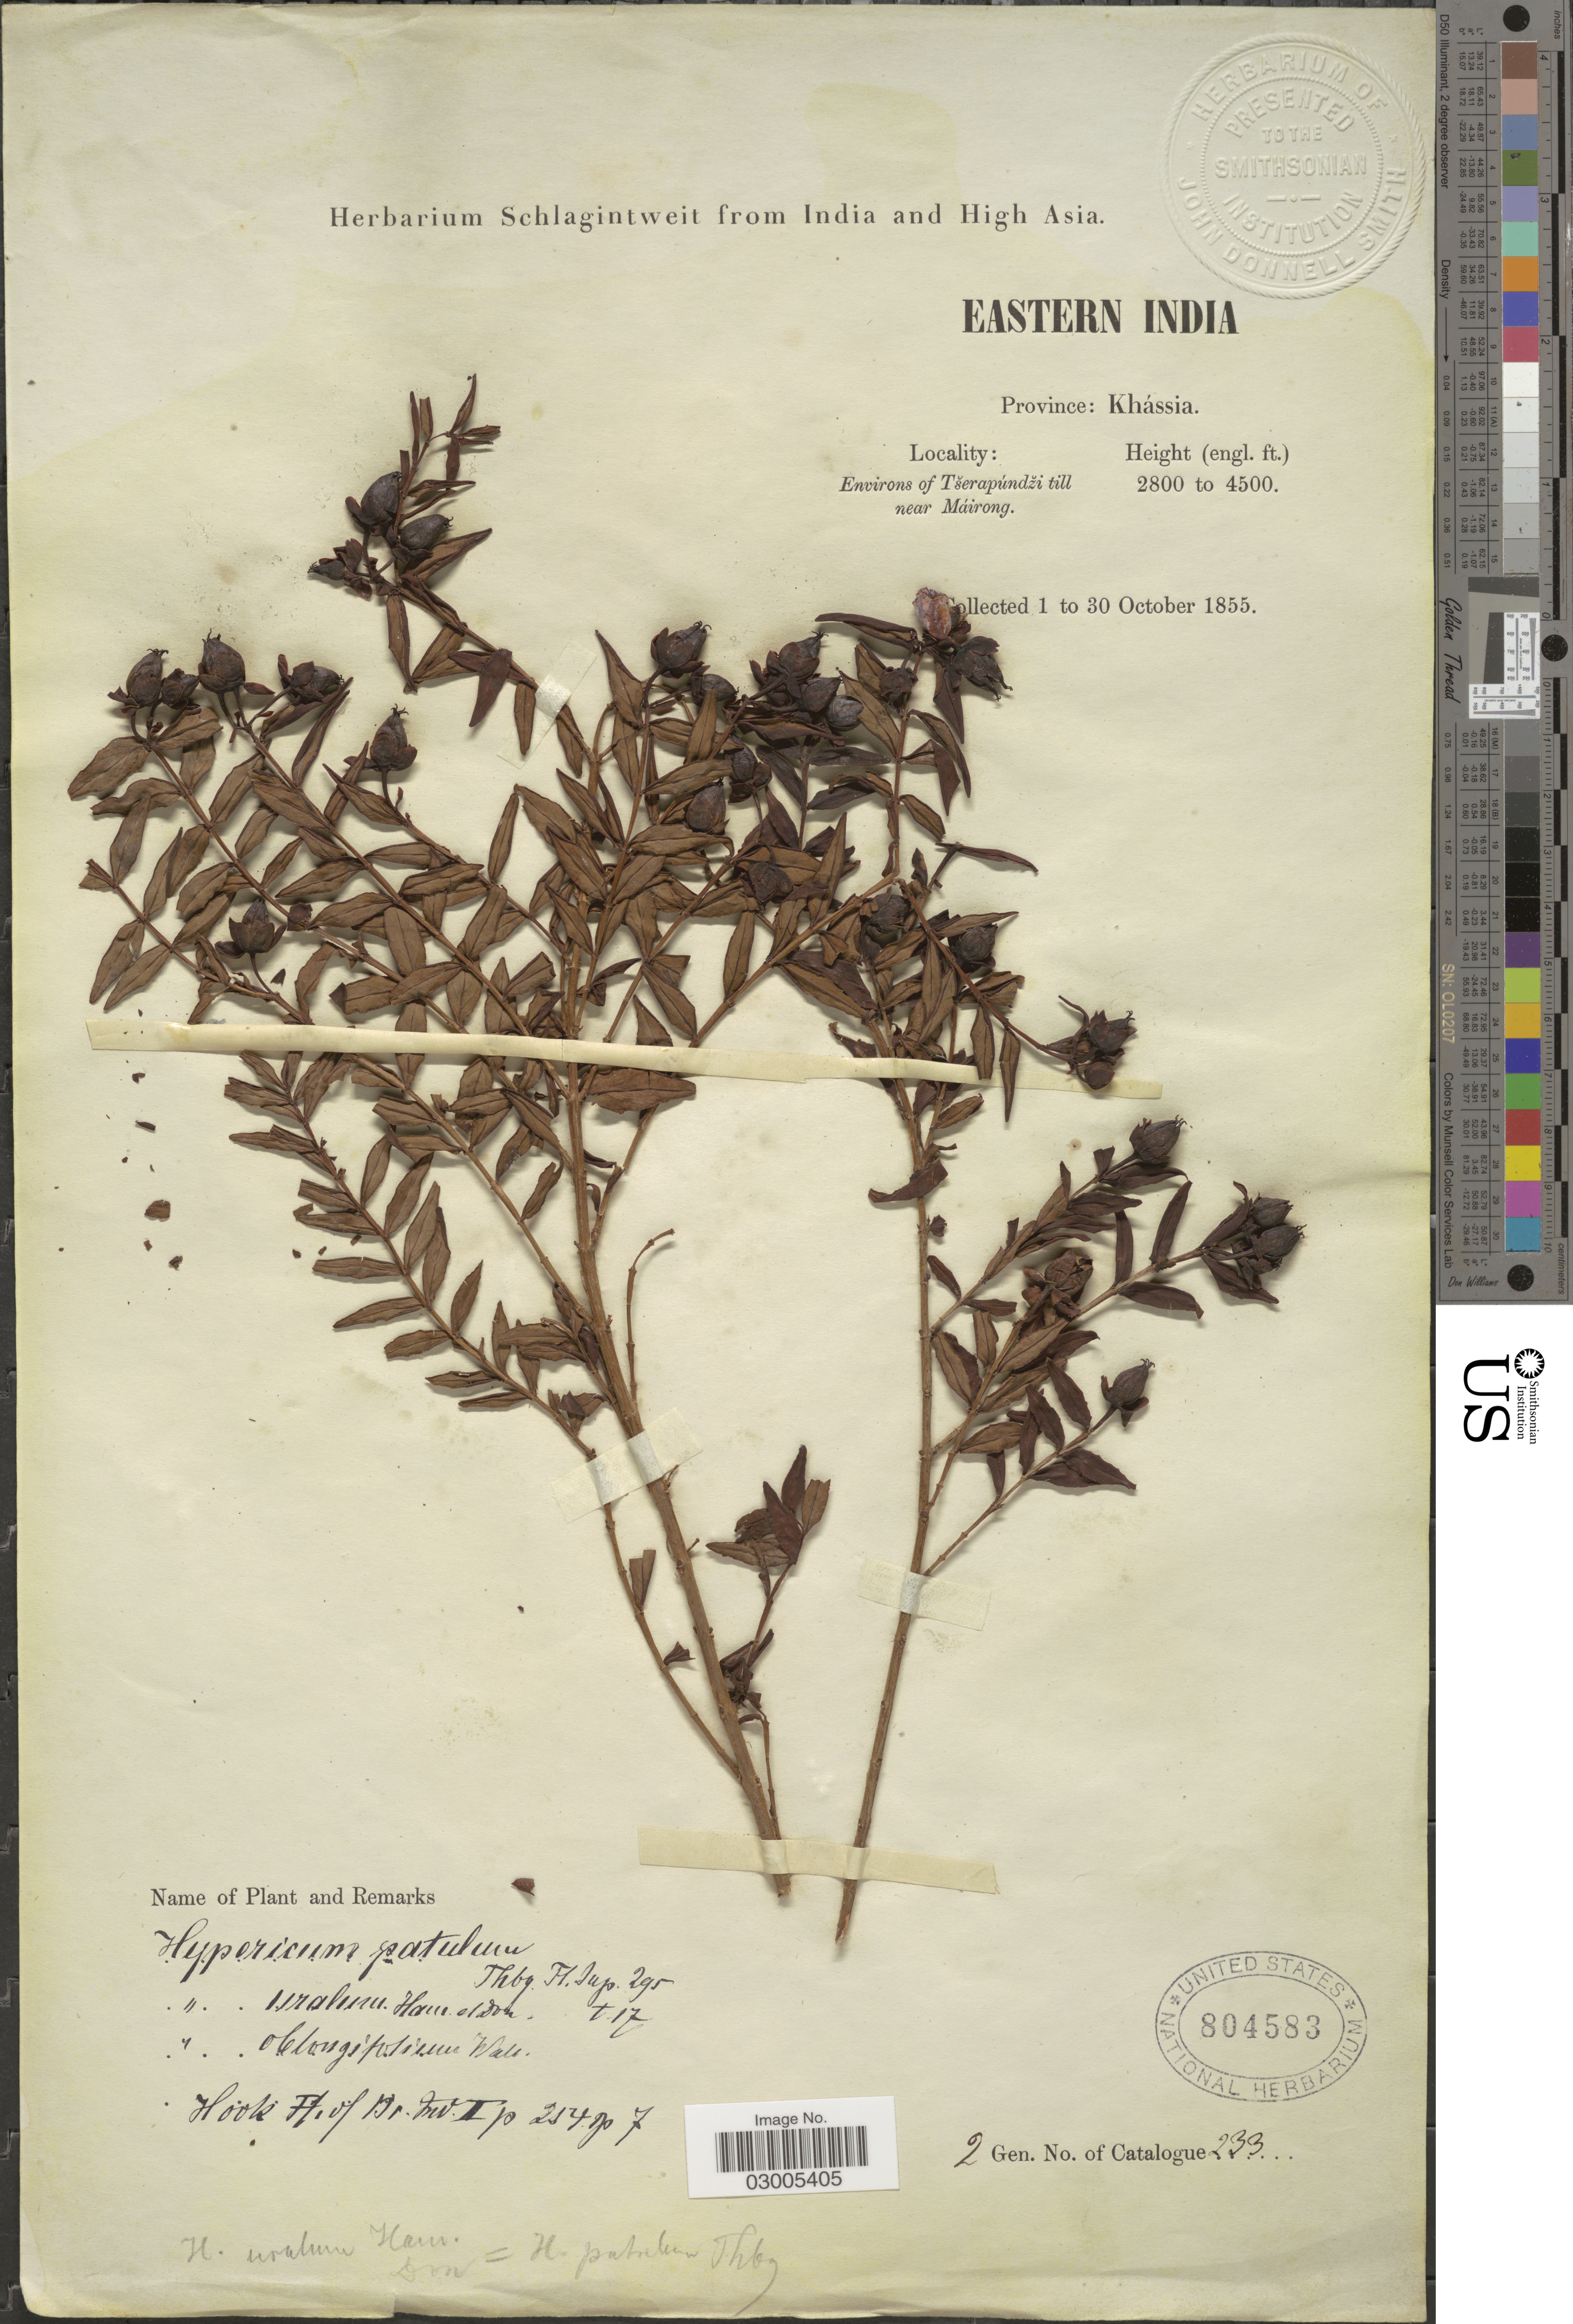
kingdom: Plantae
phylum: Tracheophyta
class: Magnoliopsida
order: Malpighiales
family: Hypericaceae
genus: Hypericum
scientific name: Hypericum patulum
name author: Thunb.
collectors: ex herb. Schlagintweit from India and High Asia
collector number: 233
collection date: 1855-10-01/1855-10-30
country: India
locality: Eastern India. Province: Khássia. Environs of Tserapúndzi till near Máirong.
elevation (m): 853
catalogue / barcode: US 804583